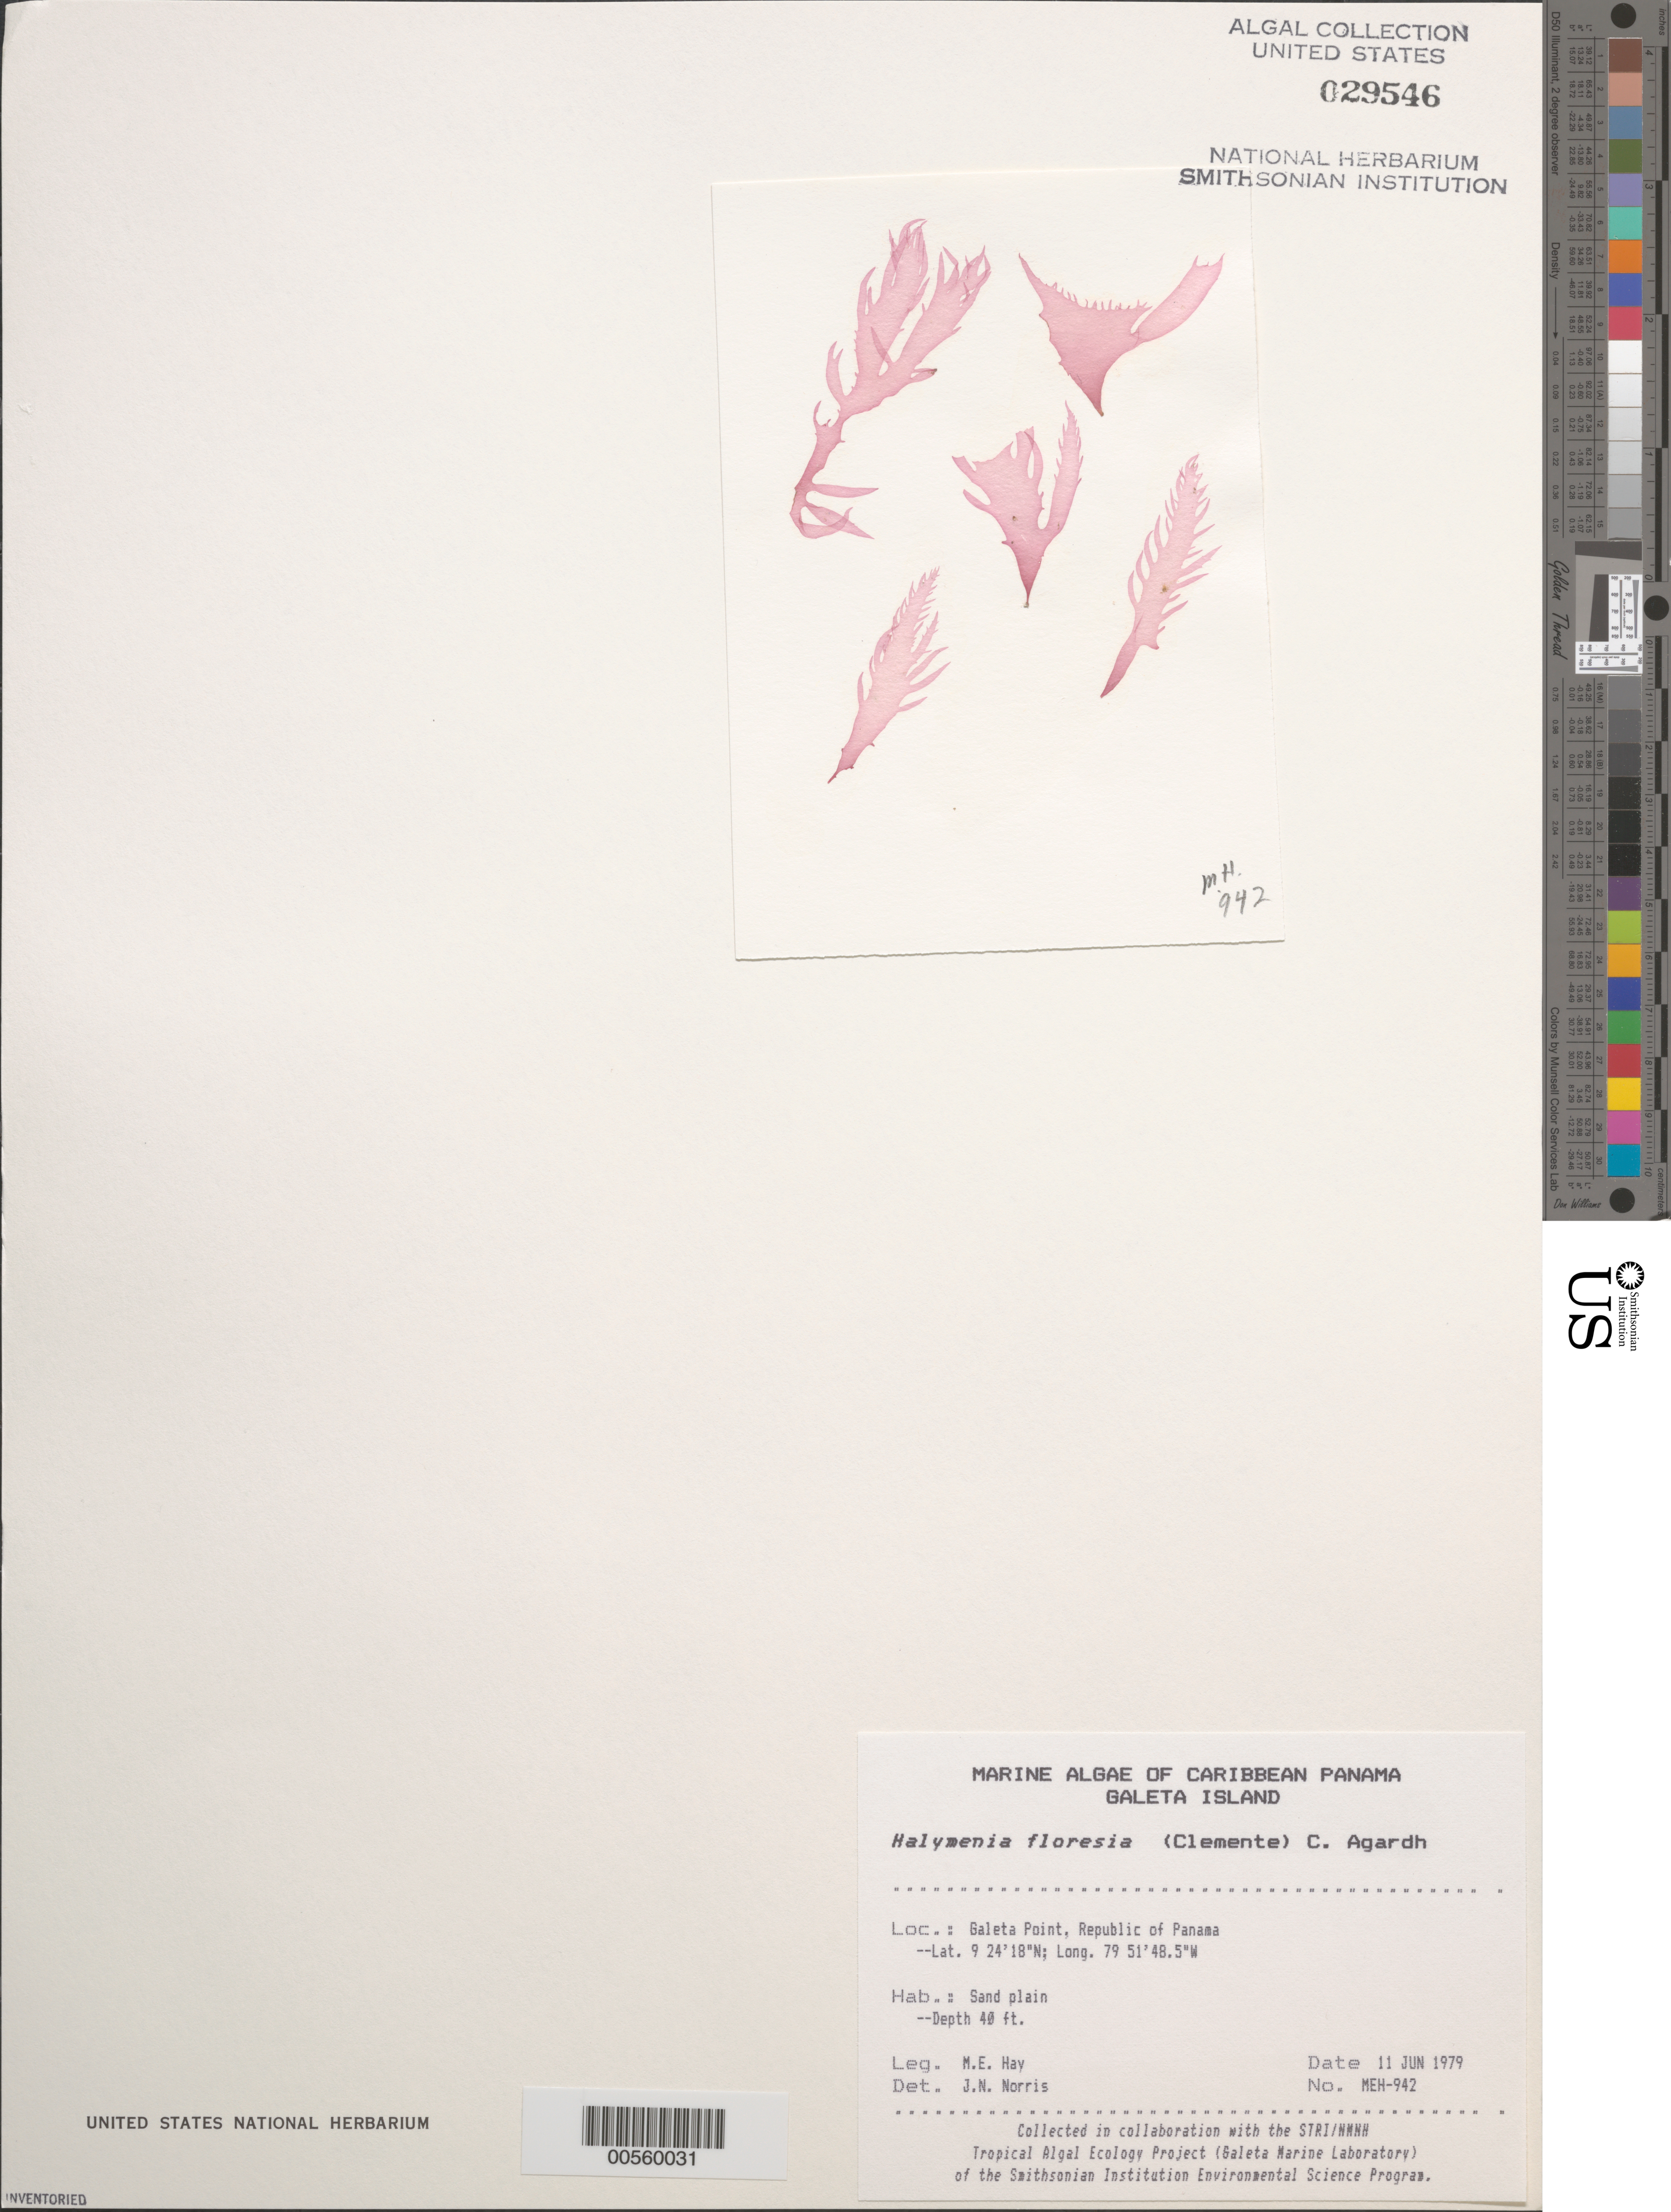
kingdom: Plantae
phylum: Rhodophyta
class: Florideophyceae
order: Halymeniales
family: Halymeniaceae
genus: Halymenia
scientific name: Halymenia floresii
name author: (Clemente) C. Agardh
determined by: Norris, James N.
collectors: M. E. Hay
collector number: MEH-942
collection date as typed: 11 Jun 1979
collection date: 1979-06-11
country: Panama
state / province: Colón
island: Galeta Island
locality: Galeta Point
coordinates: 9 24' 18" N, 79 51' 48.5" W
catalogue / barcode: US 29546